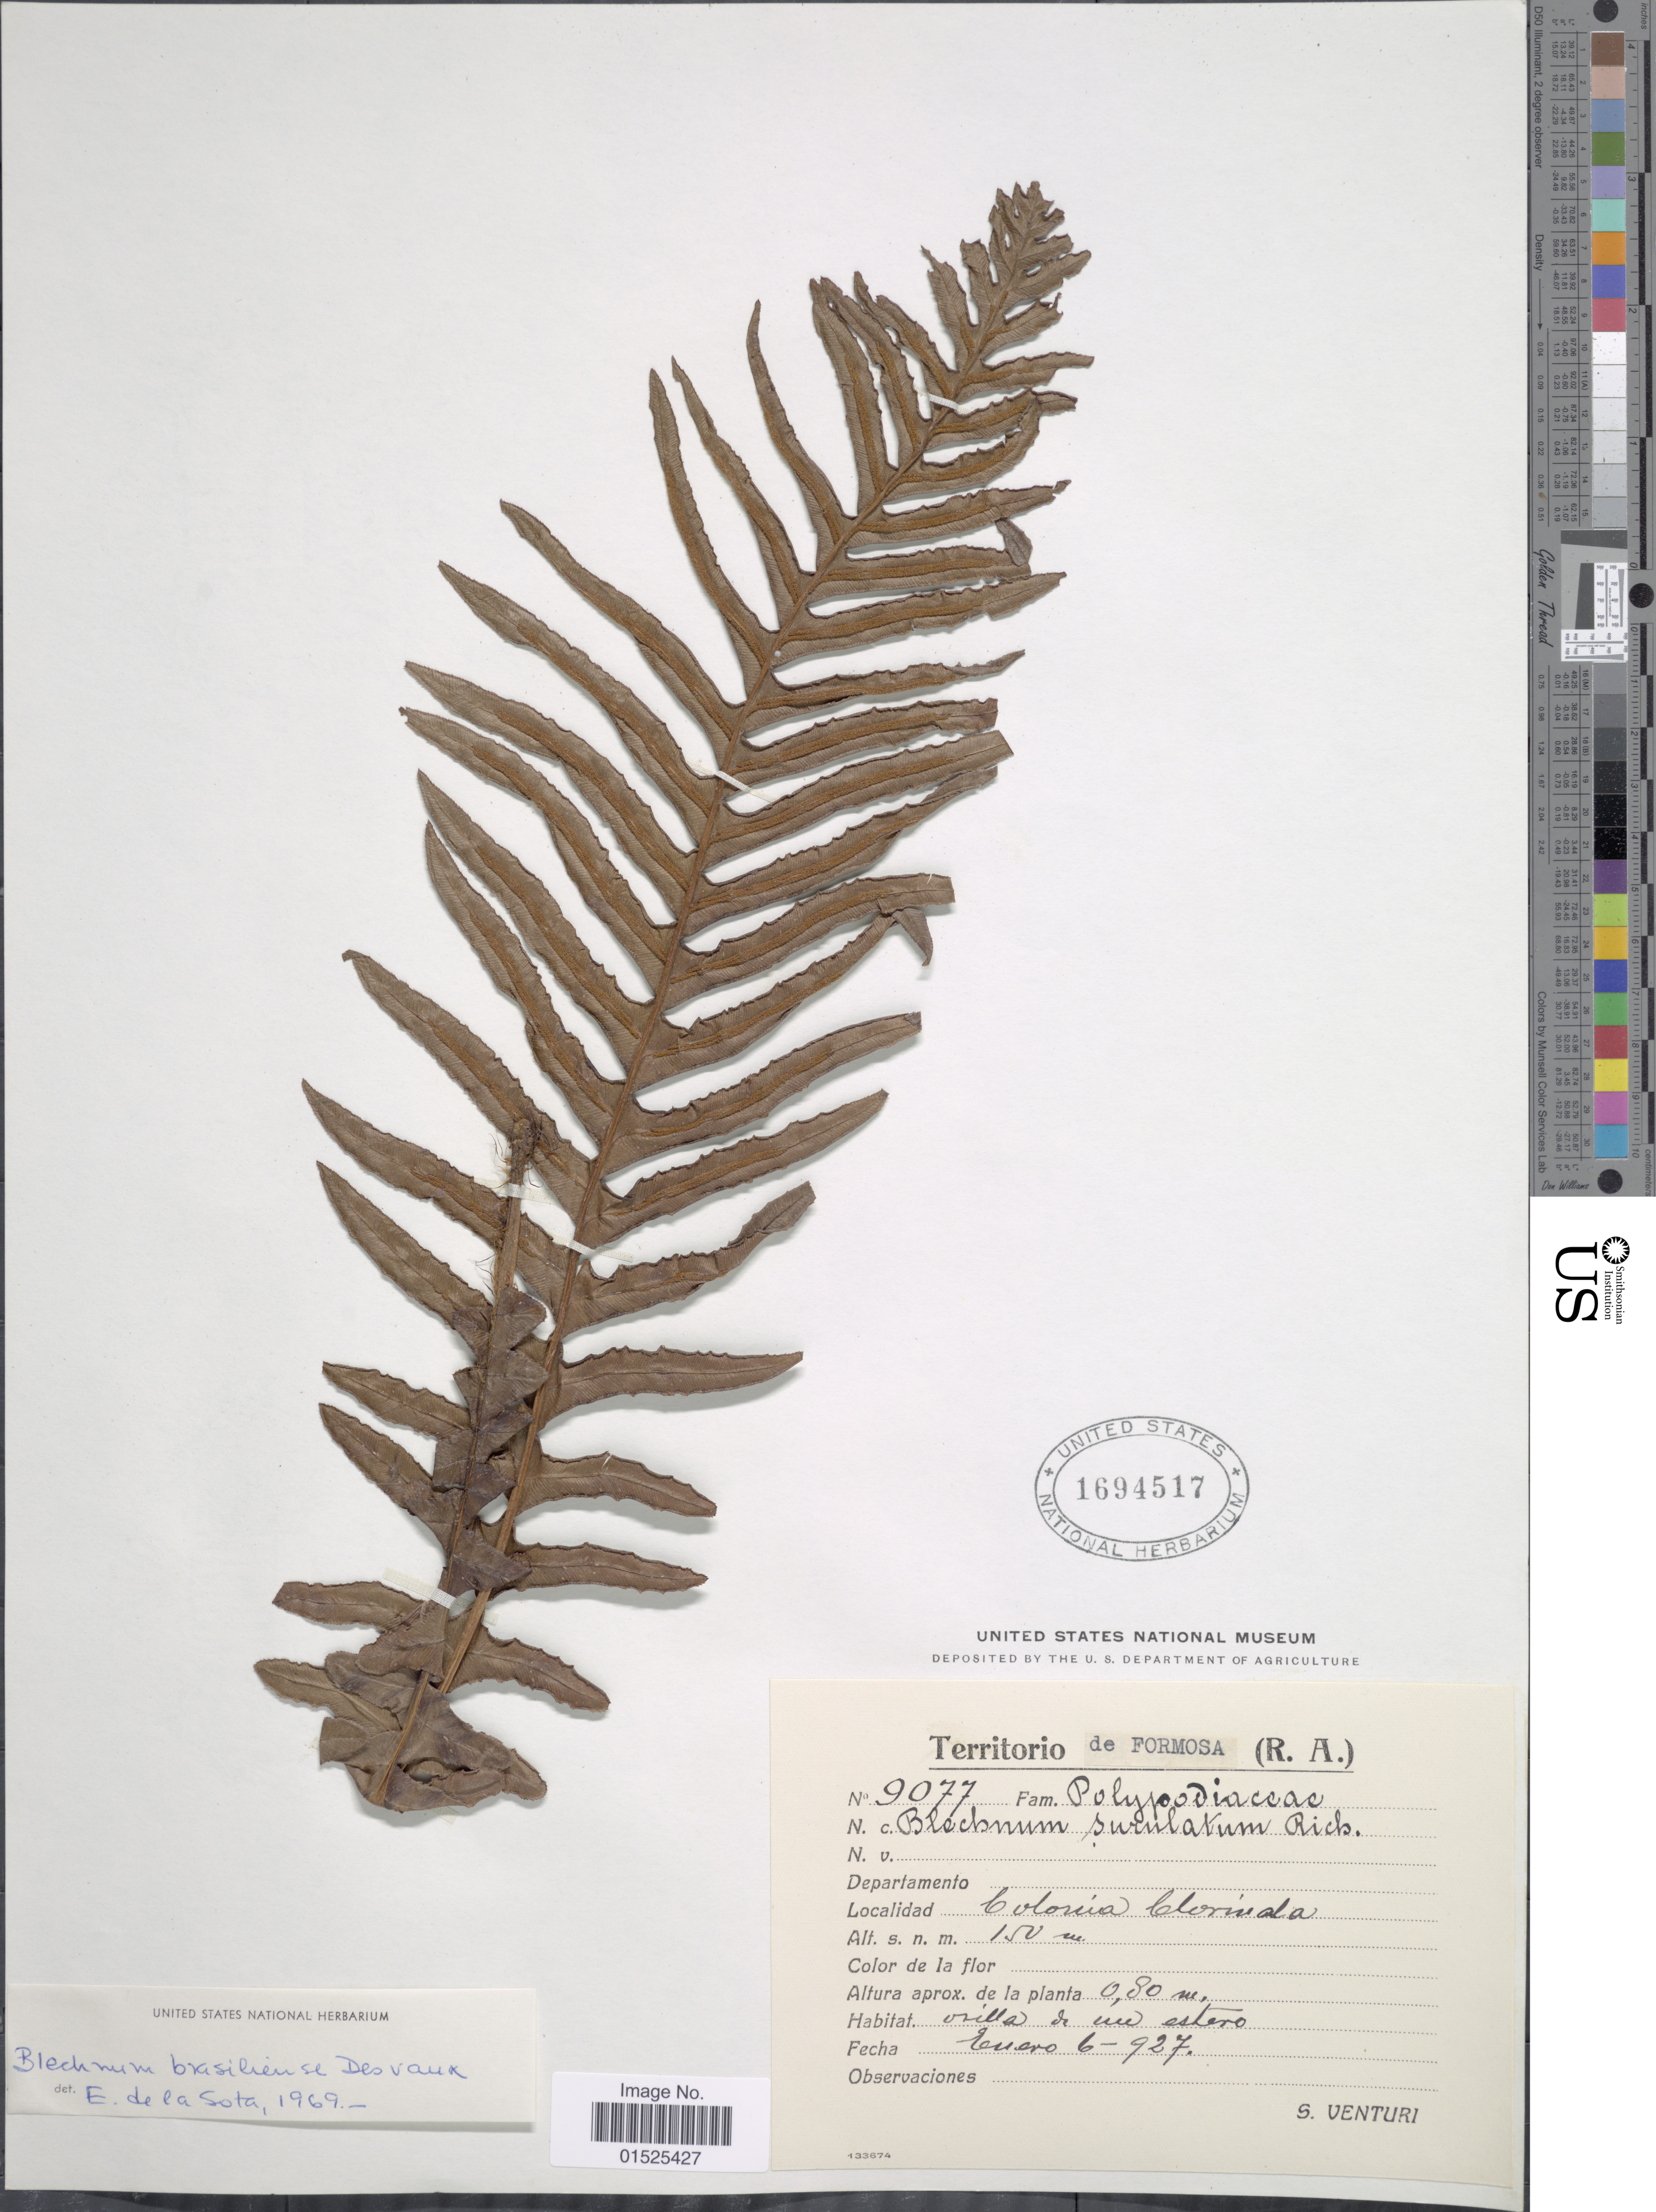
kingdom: Plantae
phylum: Tracheophyta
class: Polypodiopsida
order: Polypodiales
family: Blechnaceae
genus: Blechnum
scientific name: Blechnum brasiliense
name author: Desv.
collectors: S. Venturi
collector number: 9077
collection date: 1927-01-06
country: Argentina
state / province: Formosa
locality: R. A. Colonia Clorinda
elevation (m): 150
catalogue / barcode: US 1694517